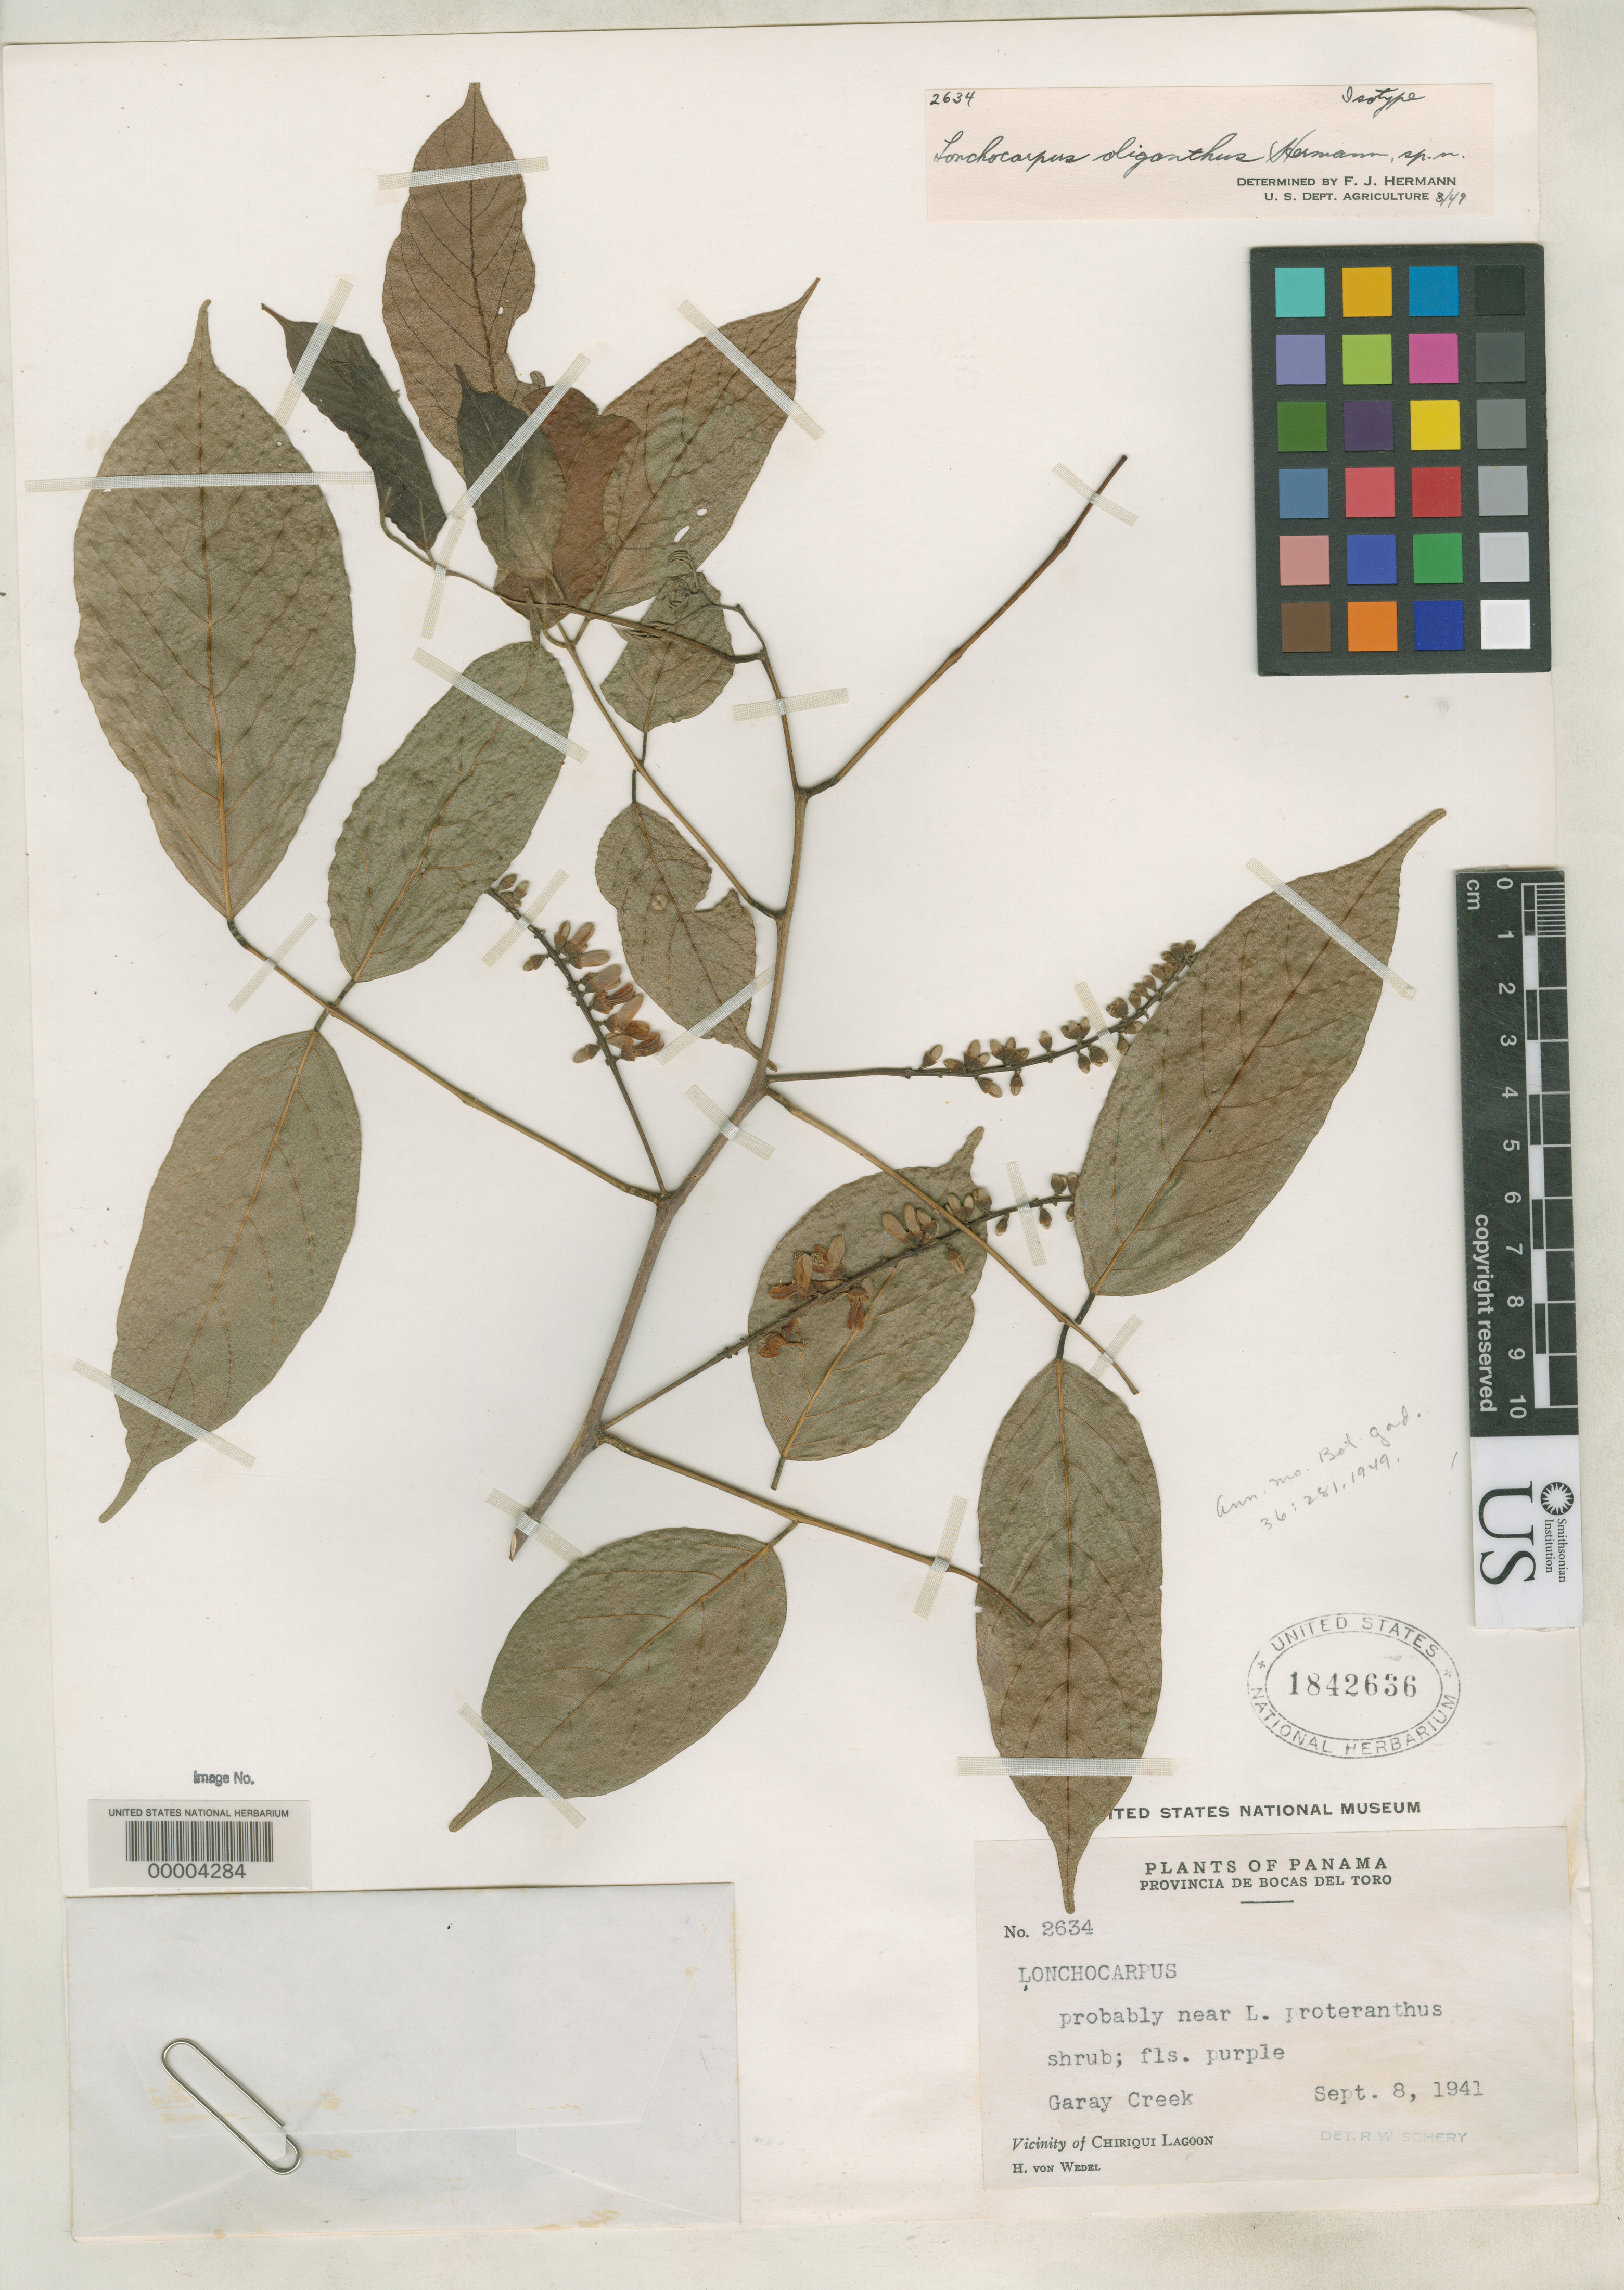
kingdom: Plantae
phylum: Tracheophyta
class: Magnoliopsida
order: Fabales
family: Fabaceae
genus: Lonchocarpus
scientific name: Lonchocarpus oliganthus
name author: F.J. Herm.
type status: Isotype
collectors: H. von Wedel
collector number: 2634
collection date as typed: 08 Sep 1941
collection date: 1941-09-08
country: Panama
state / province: Bocas del Toro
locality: Gray Creek, vicinity of Chiriqui Lagoon.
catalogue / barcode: US 1842636